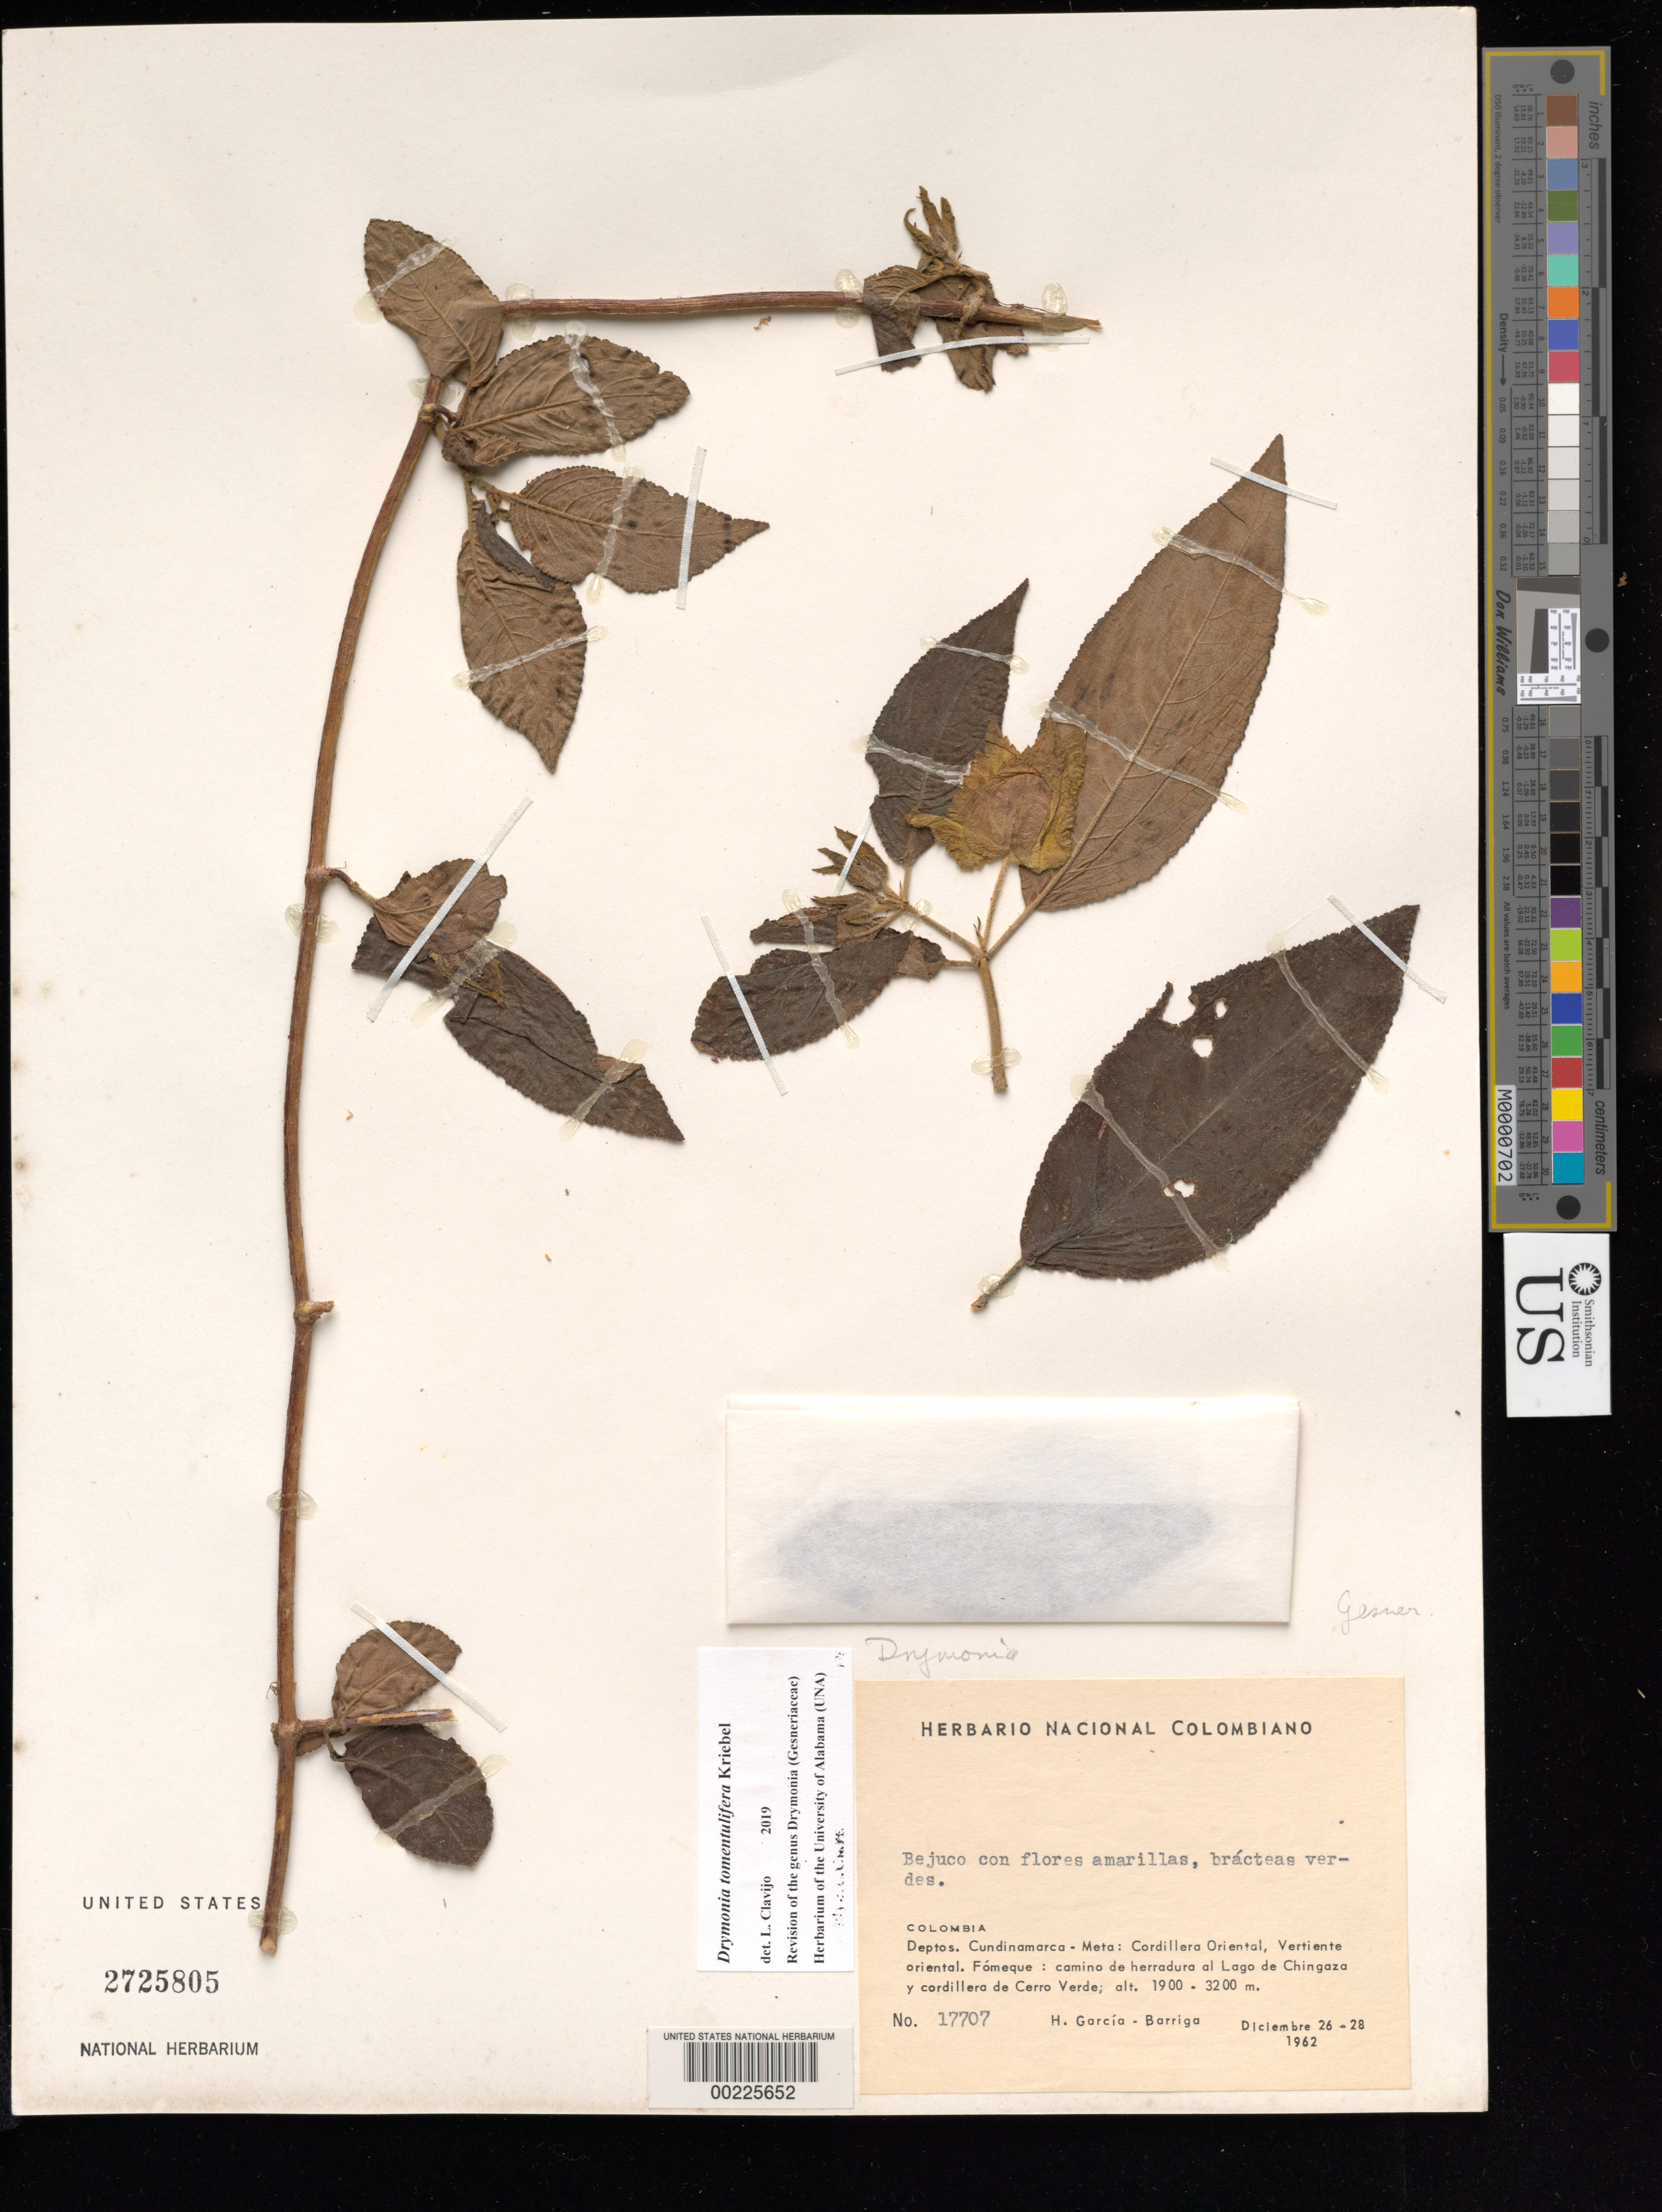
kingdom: Plantae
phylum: Tracheophyta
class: Magnoliopsida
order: Lamiales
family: Gesneriaceae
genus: Drymonia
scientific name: Drymonia sp.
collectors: H. García Barriga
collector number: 17707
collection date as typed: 26-28 Dec 1962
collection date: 1962-12-26/1962-12-28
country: Colombia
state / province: Cundinamarca / Meta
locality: Cordillera Oriental, eastern slope, Fomeque, road from Herradura al Lago Dechingaza and Cordillera de Cerro Verde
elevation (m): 1900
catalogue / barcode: US 2725805